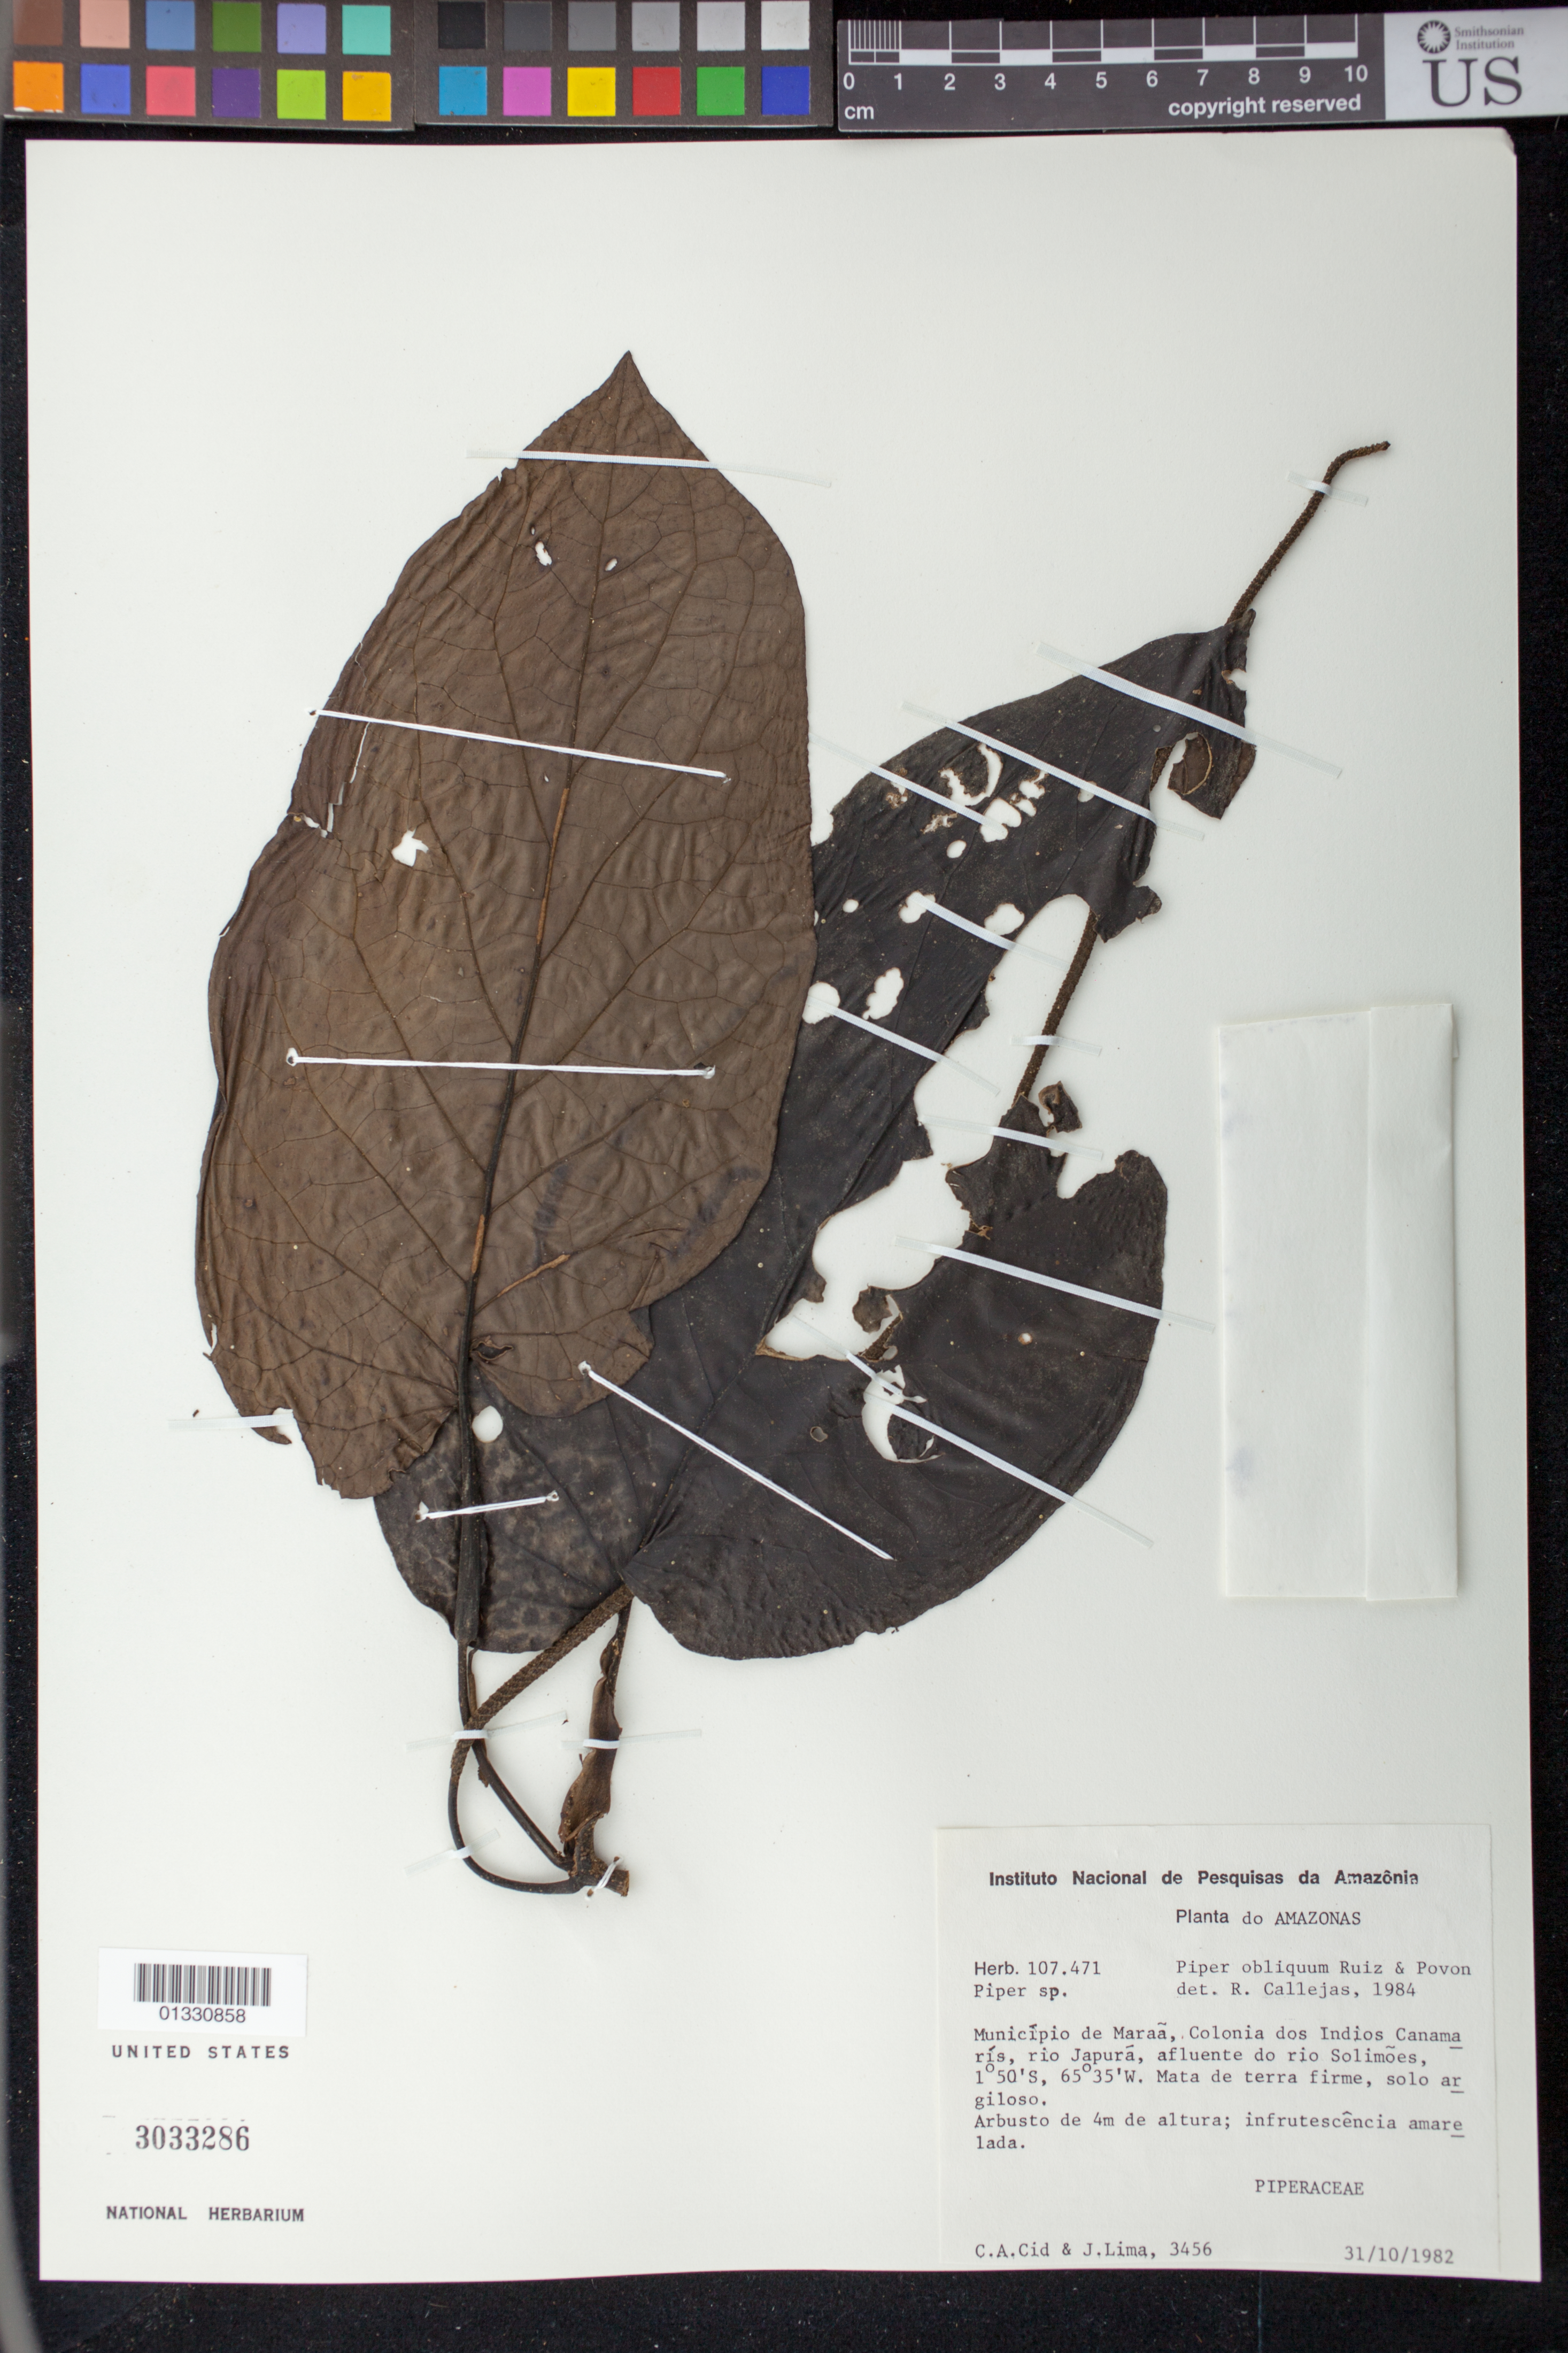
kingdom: Plantae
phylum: Tracheophyta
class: Magnoliopsida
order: Piperales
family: Piperaceae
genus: Piper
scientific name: Piper obliquum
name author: Ruiz & Pav.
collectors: C. A. Cid Ferreira & J. Lima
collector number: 3456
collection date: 1982-10-31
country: Brazil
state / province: Amazonas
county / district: Maraã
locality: Colonia dos Indios Canamaris, Rio Japurá, afluente do Rio Solimões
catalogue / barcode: US 3033286